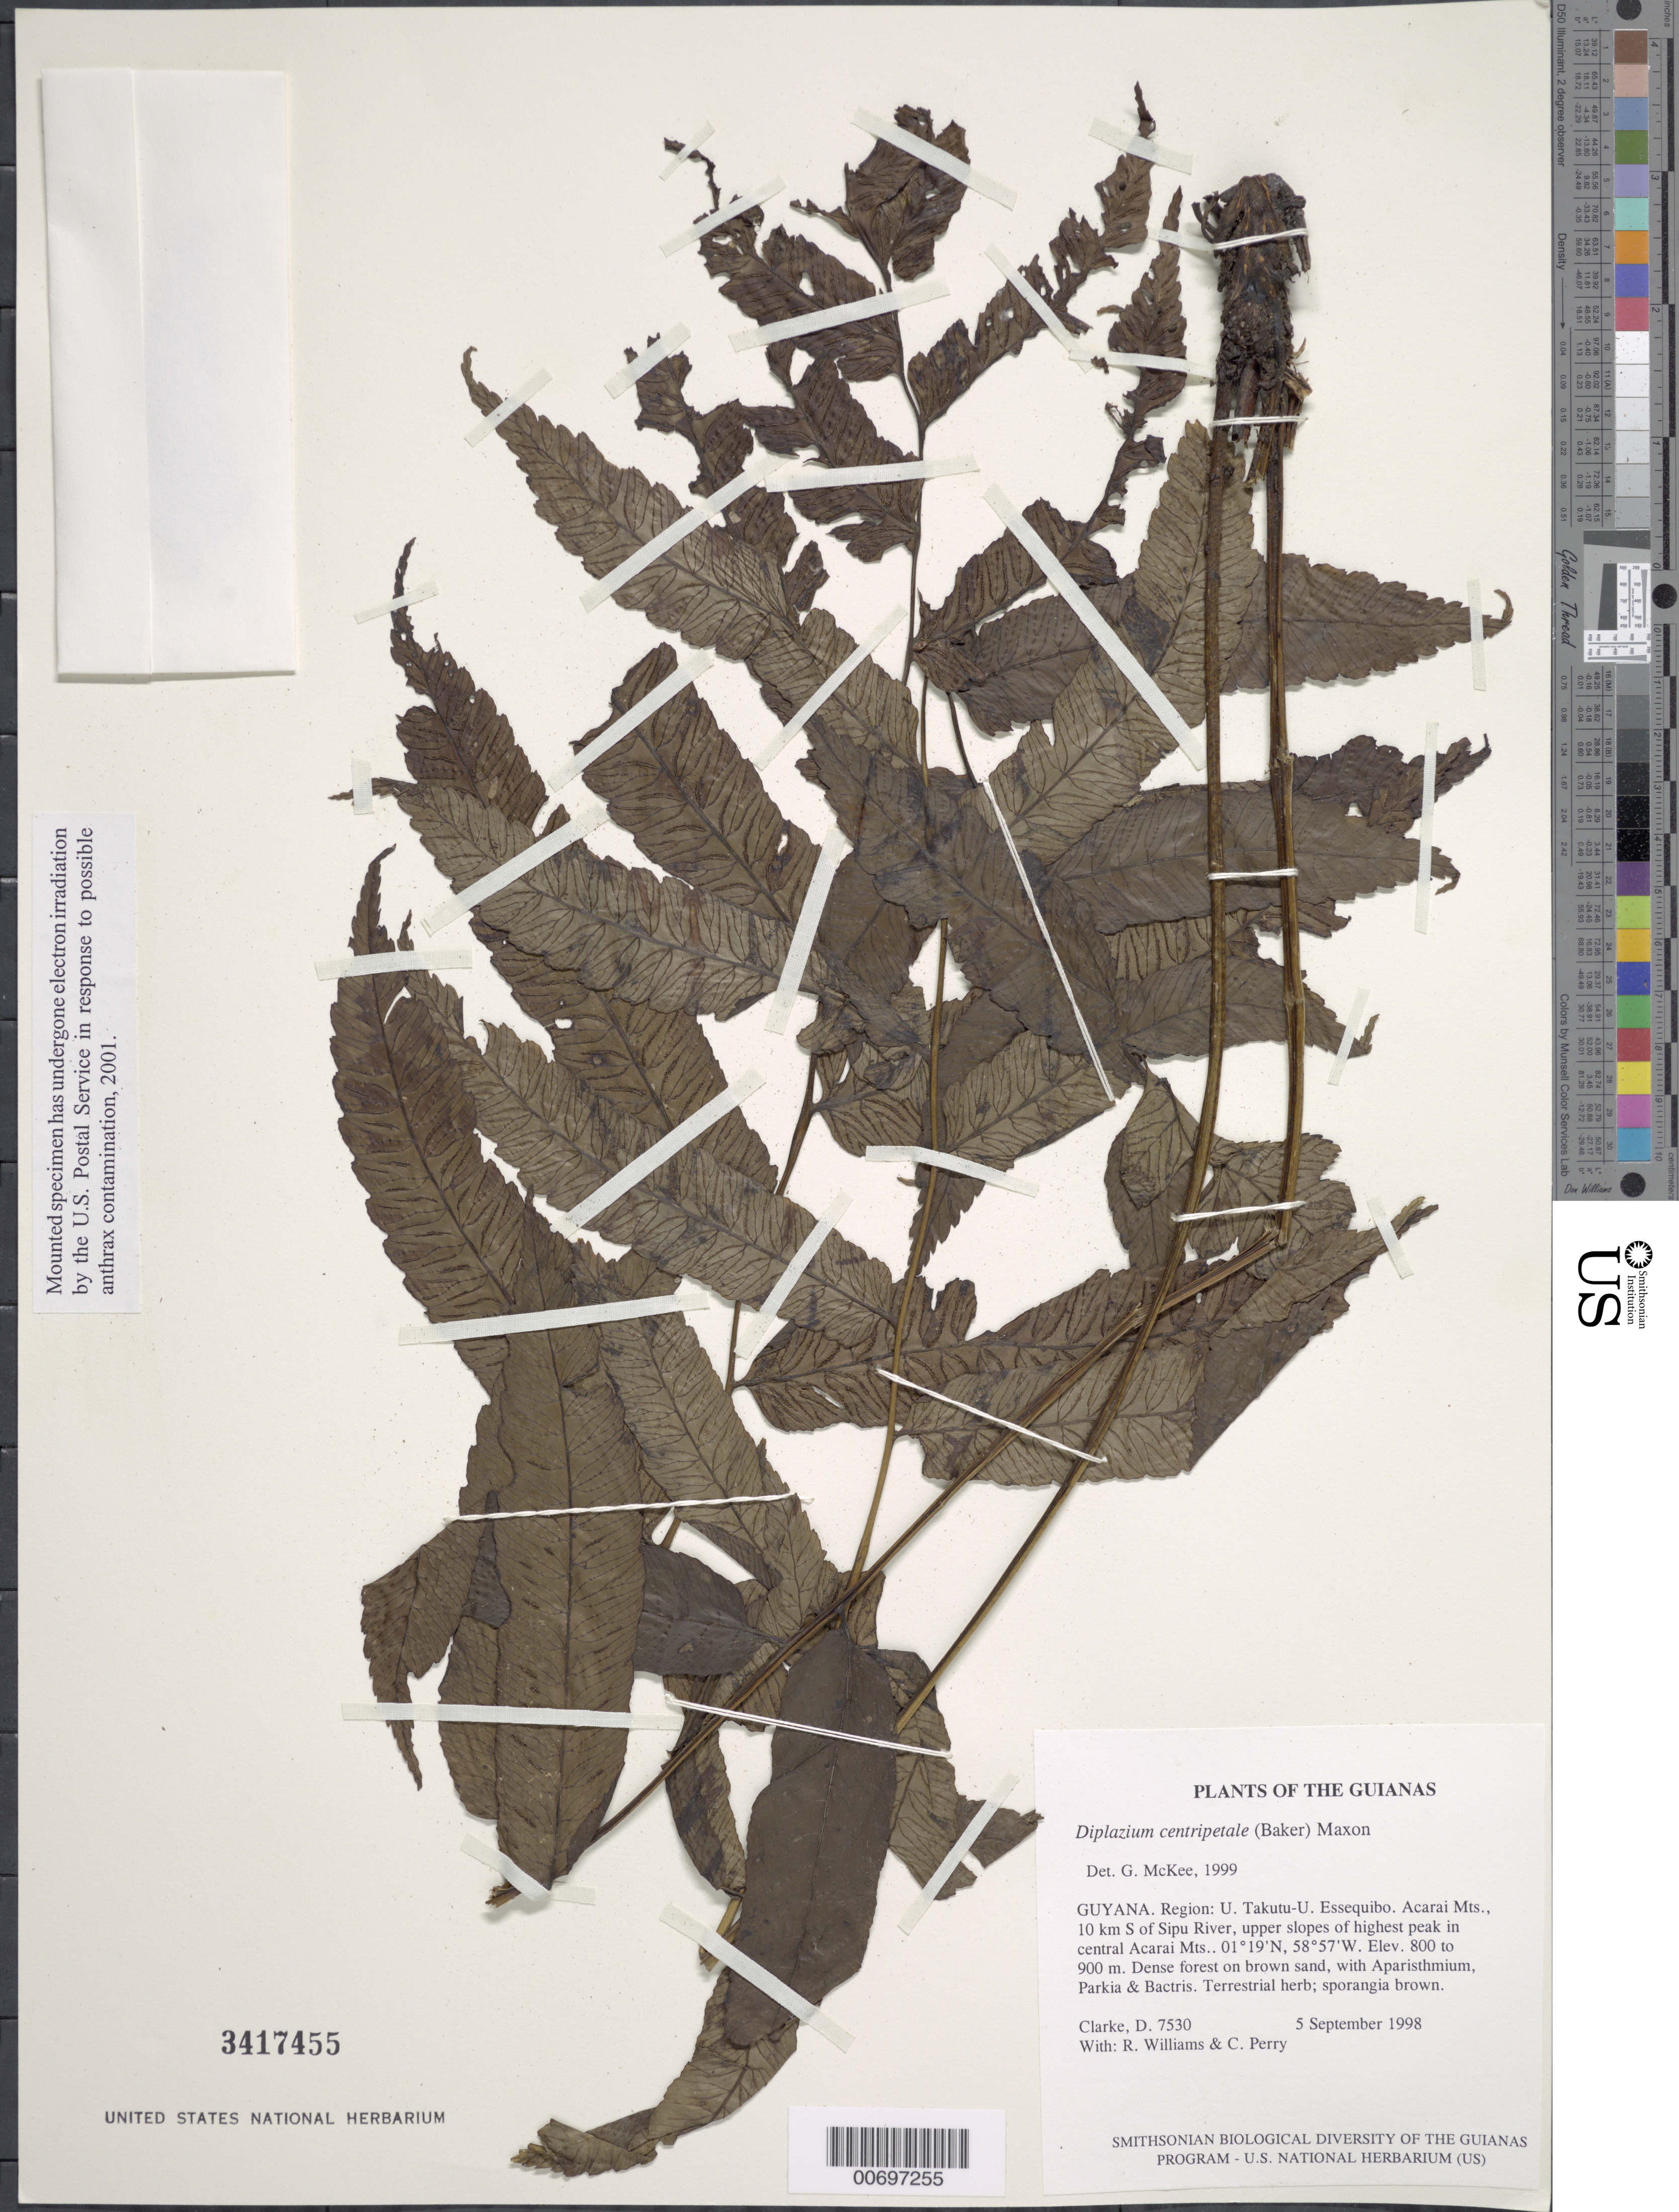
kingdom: Plantae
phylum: Tracheophyta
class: Polypodiopsida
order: Polypodiales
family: Athyriaceae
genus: Diplazium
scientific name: Diplazium centripetale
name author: (Baker) Maxon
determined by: McKee, G. S., (US), NMNH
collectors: H. D. Clarke, R. Williams & C. Perry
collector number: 7530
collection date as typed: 5 September 1998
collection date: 1998-09-05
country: Guyana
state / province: U. Takutu-U. Essequibo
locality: Acarai Mts., 10 km S of Sipu River, upper slopes of highest peak in central Acarai Mts.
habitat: Dense forest on brown sand, with Aparisthmium, Parkia & Bactris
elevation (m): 800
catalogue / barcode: US 3417455